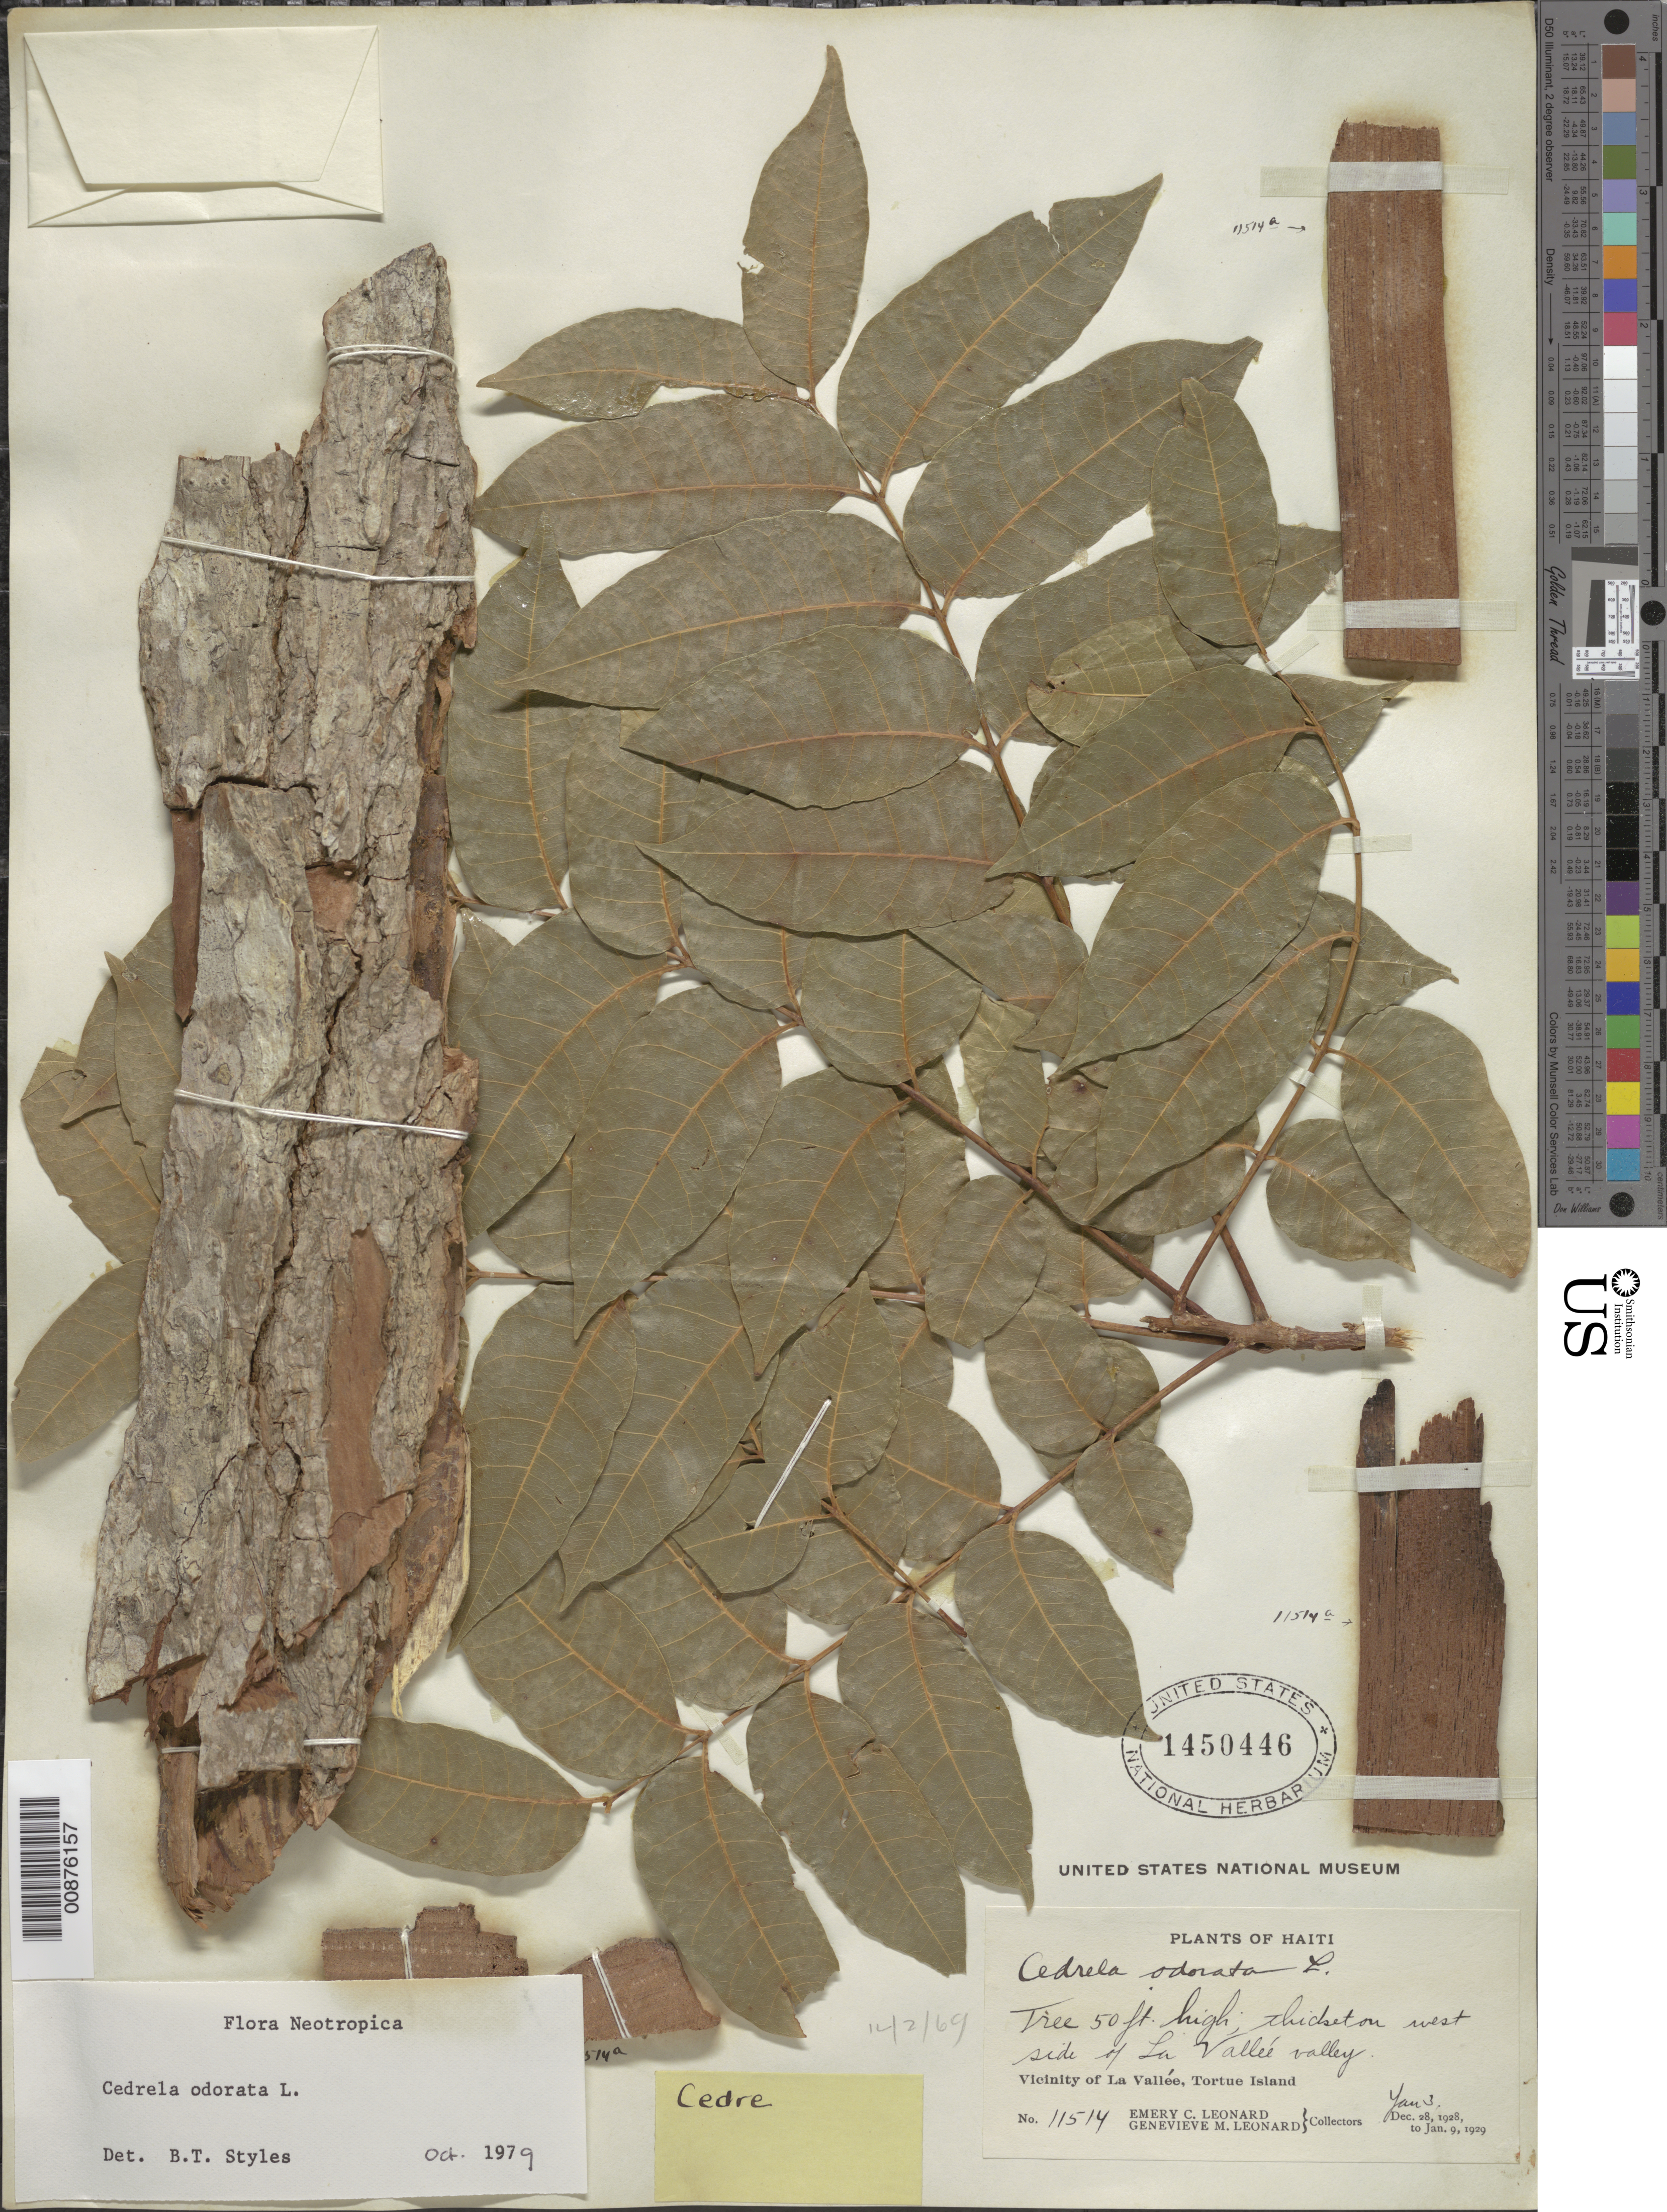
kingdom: Plantae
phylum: Tracheophyta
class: Magnoliopsida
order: Sapindales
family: Meliaceae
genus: Cedrela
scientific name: Cedrela odorata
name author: L.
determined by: Styles, B. T.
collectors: E. C. Leonard & G. M. Leonard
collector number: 11514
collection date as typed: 03 Jan 1929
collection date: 1929-01-03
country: Haiti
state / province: Nord-Ouest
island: Île de la Tortue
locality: Vicinity of La Vallée, west side of La Vallée valley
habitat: Thicket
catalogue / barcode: US 1450446